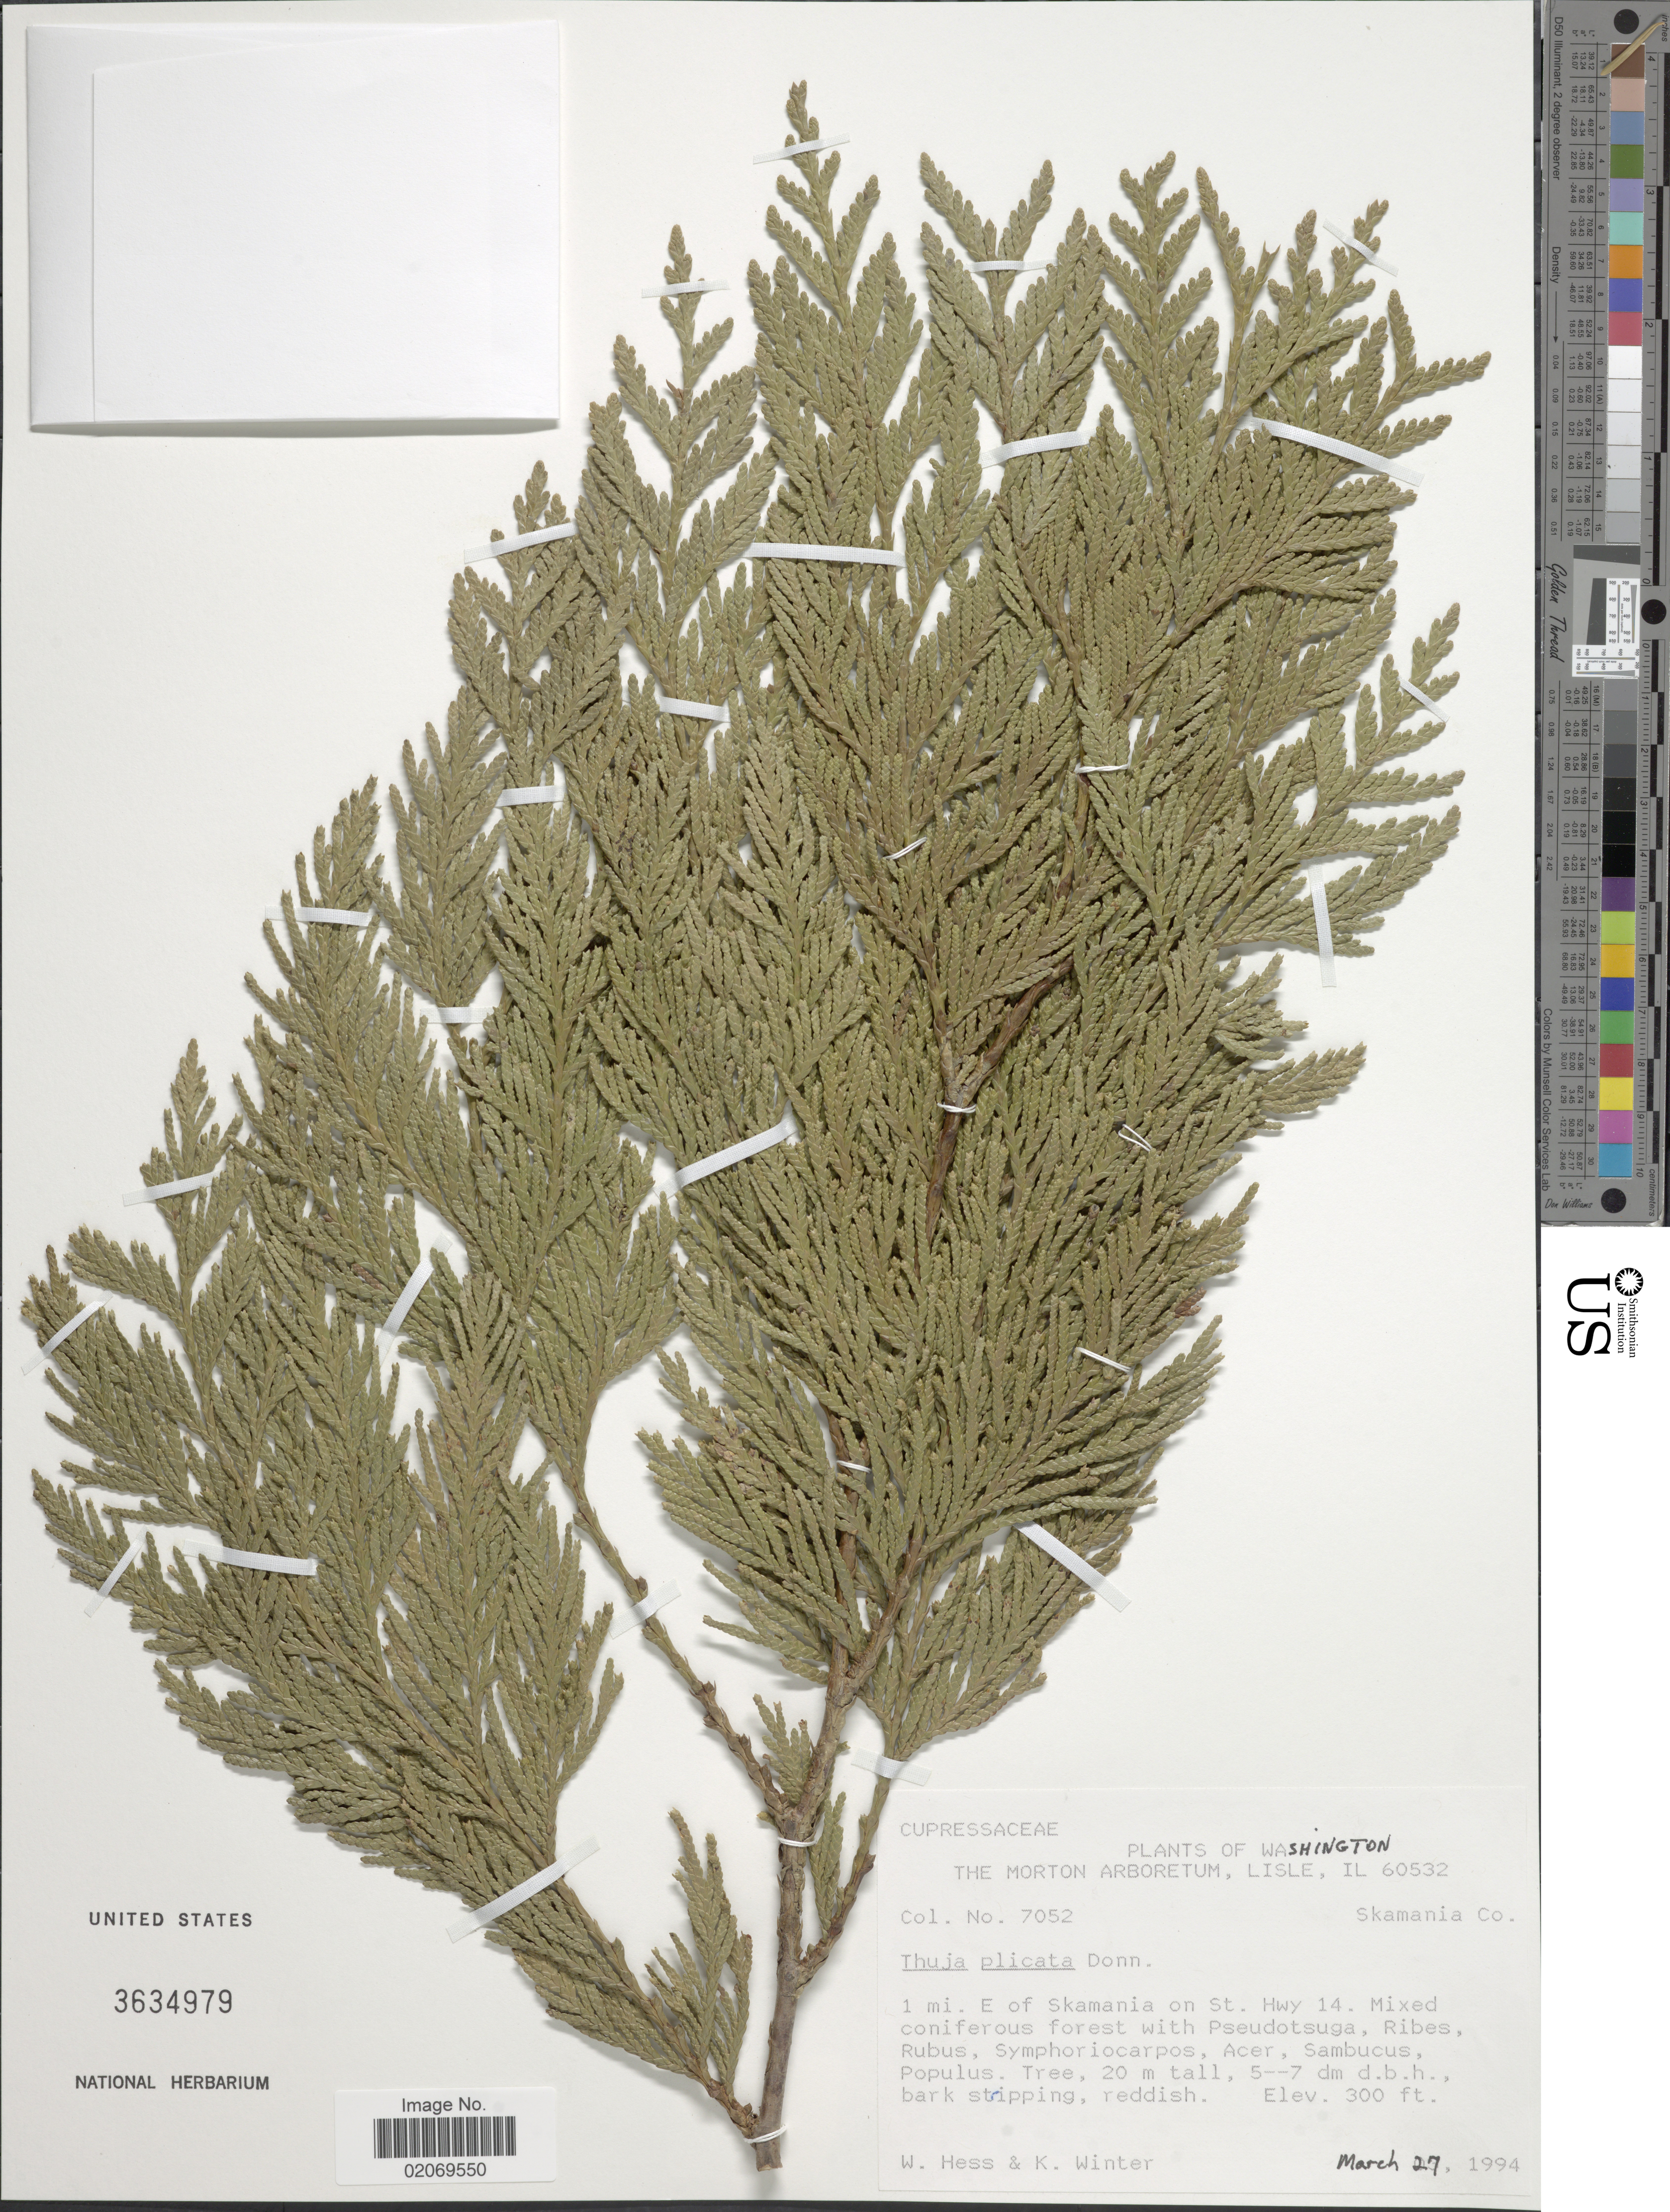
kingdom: Plantae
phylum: Tracheophyta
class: Pinopsida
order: Pinales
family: Cupressaceae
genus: Thuja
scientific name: Thuja plicata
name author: Donn & D. Don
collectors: W. Hess & K. Winter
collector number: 7052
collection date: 1994-03-27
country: United States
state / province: Washington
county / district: Skamania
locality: Skamania Co, 1 mi. E of Skamania on St. Hwy 14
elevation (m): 91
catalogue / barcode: US 3634979